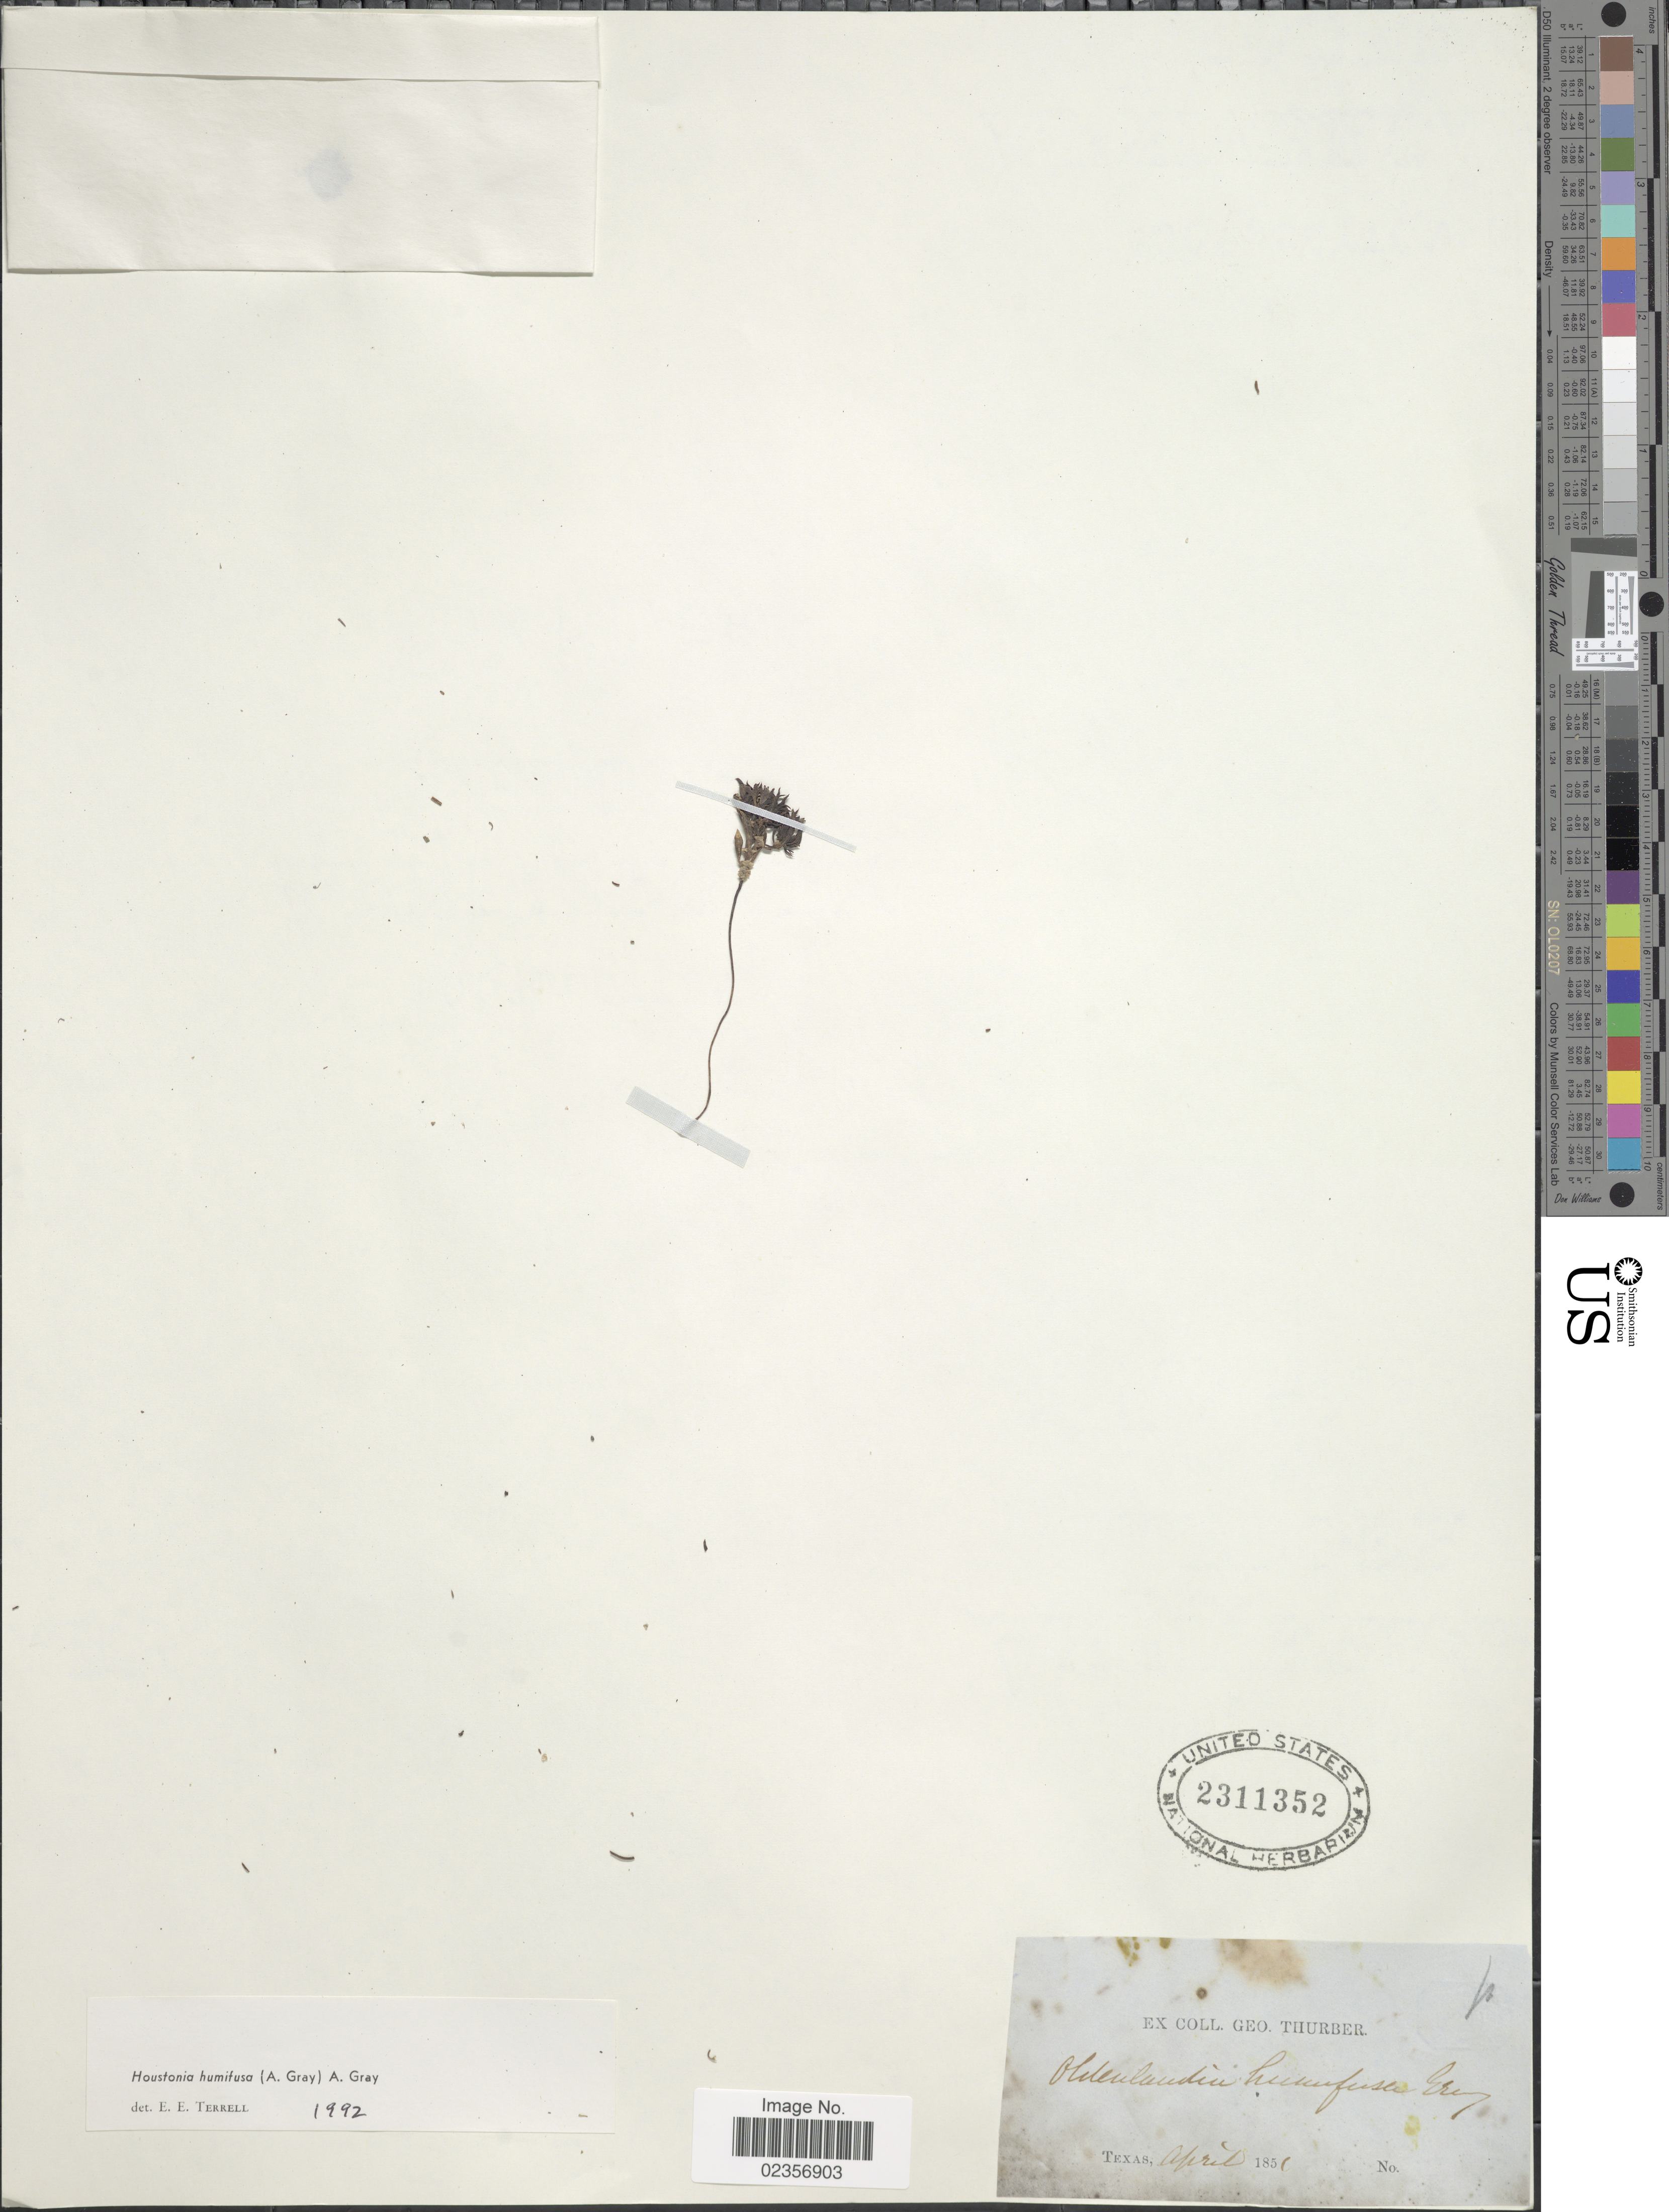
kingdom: Plantae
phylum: Tracheophyta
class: Magnoliopsida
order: Gentianales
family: Rubiaceae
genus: Houstonia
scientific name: Houstonia humifusa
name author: (A. Gray) A. Gray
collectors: G. Thurber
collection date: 1851-04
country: United States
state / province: Texas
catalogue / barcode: US 2311352